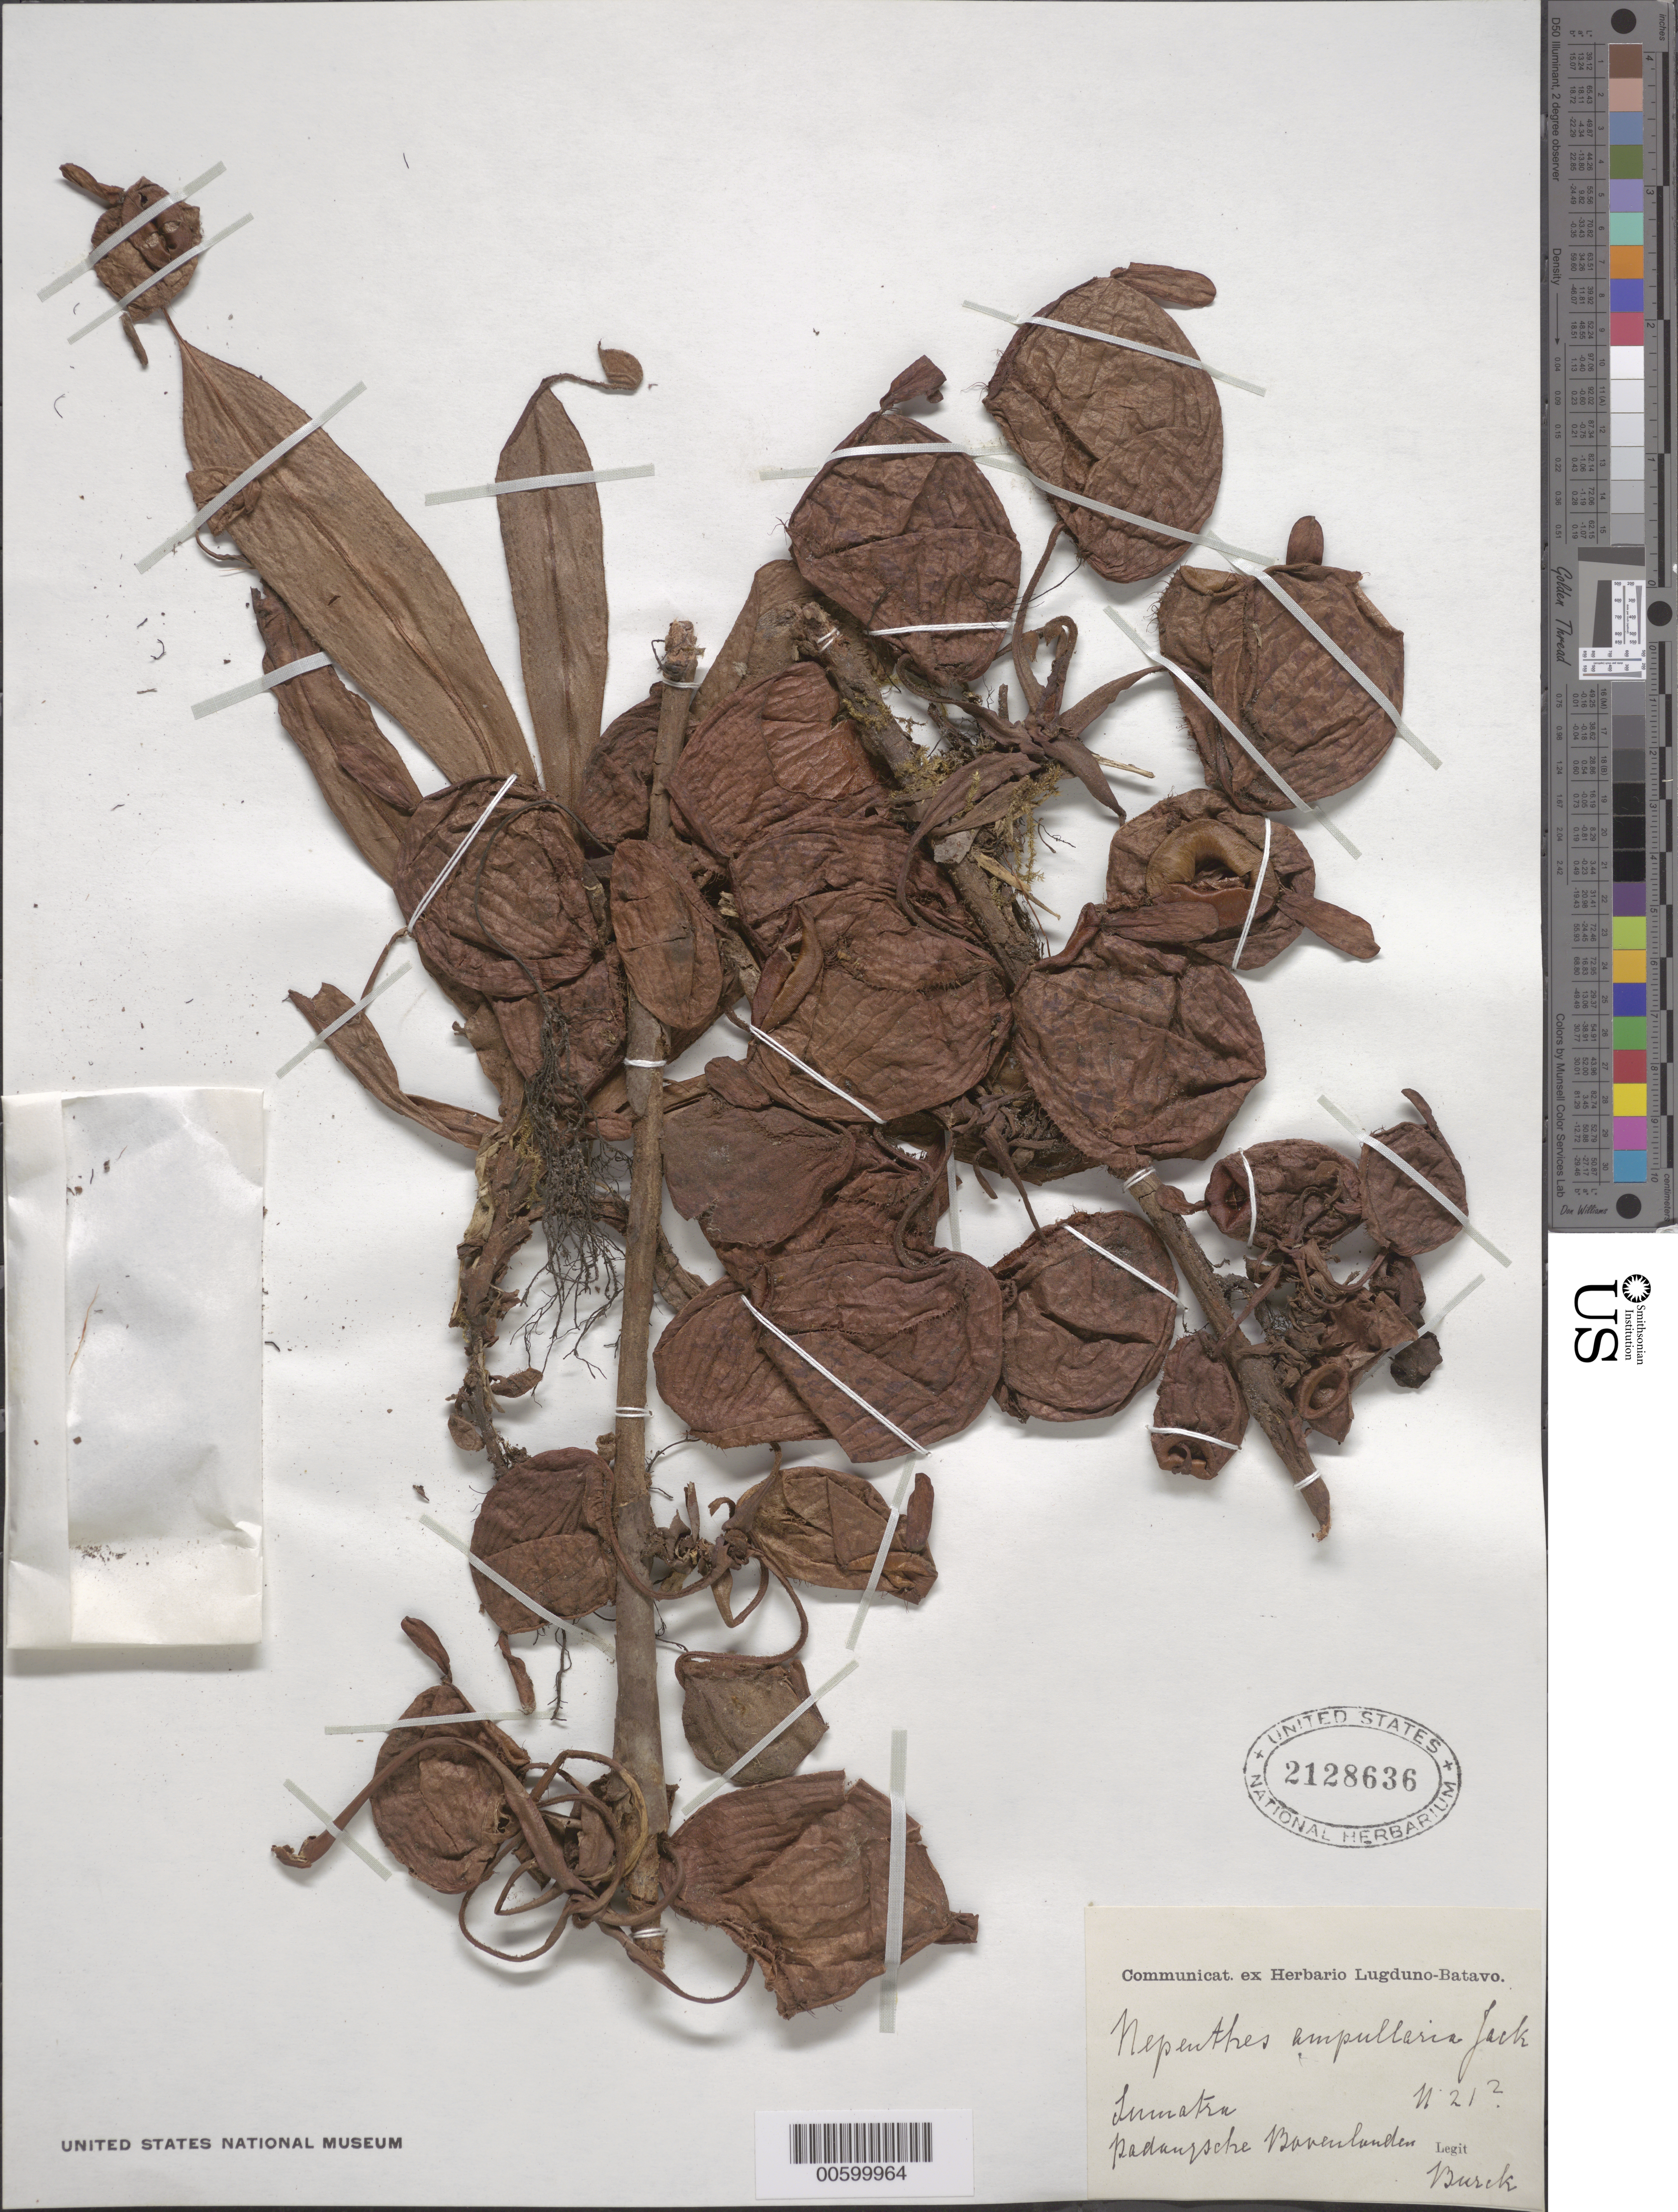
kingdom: Plantae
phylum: Tracheophyta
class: Magnoliopsida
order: Caryophyllales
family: Nepenthaceae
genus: Nepenthes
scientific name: Nepenthes ampullaria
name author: Jack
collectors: W. Burck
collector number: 212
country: Sri Lanka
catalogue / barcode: US 2128636